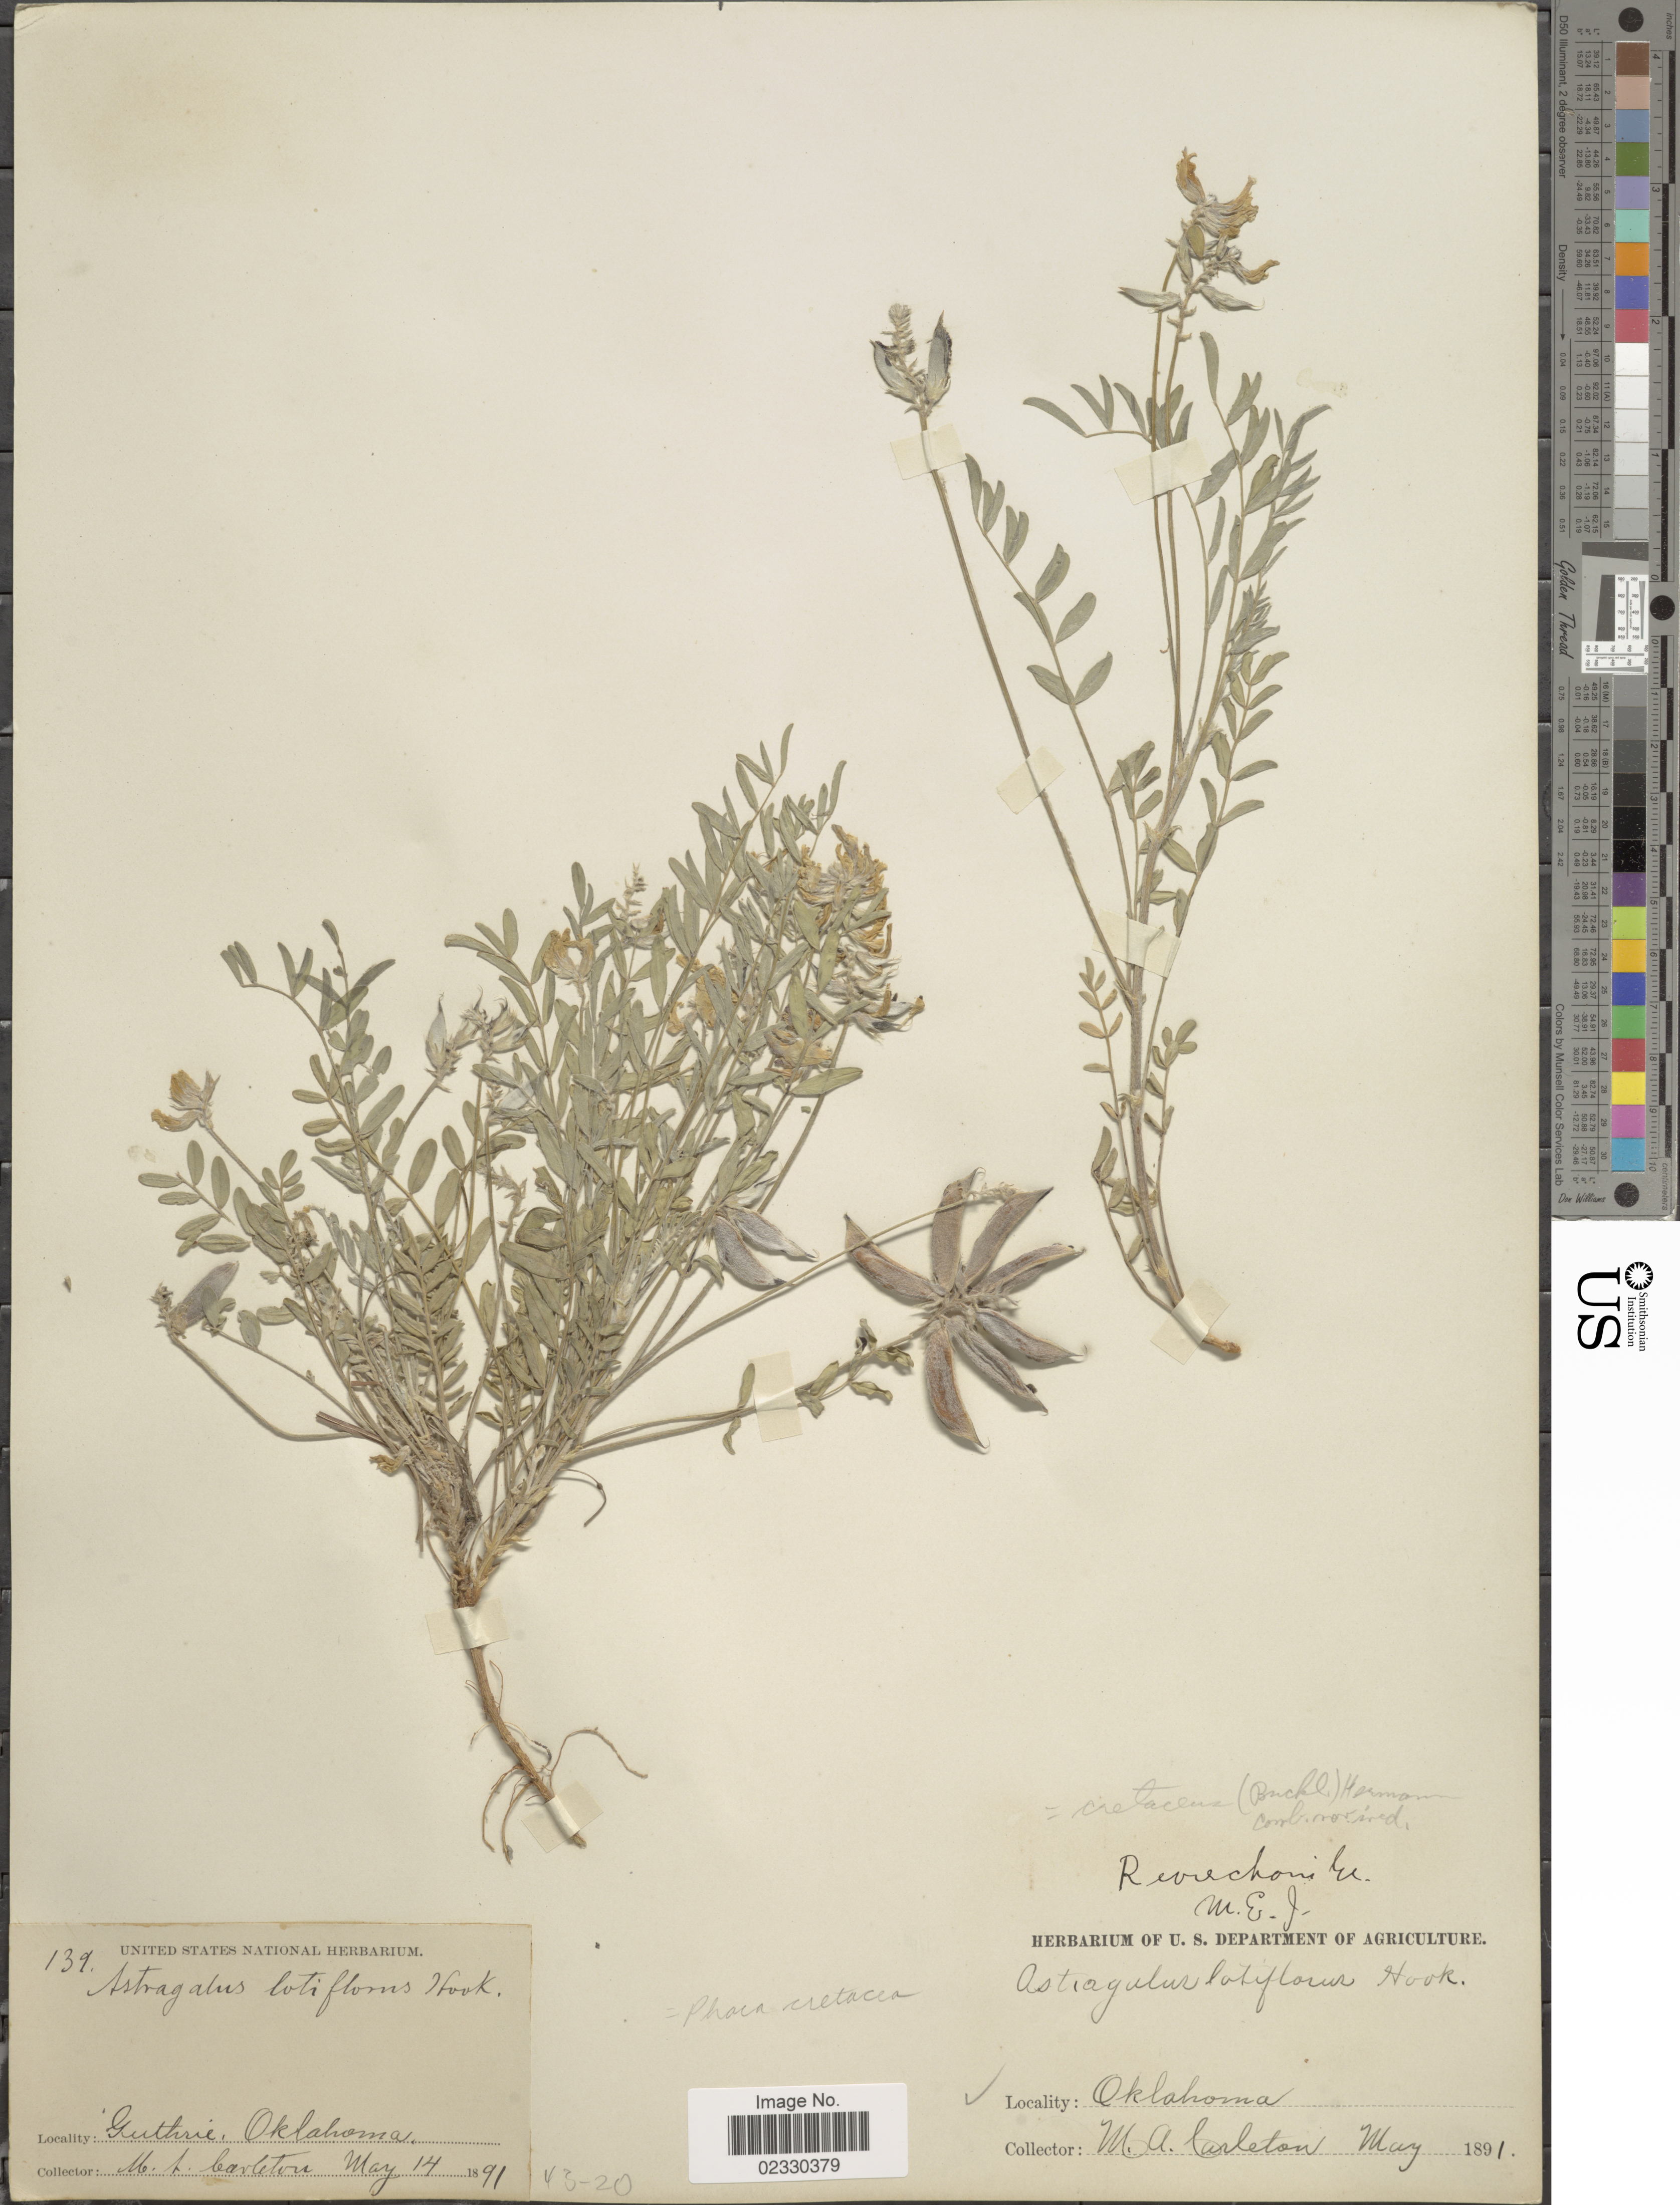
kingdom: Plantae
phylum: Tracheophyta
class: Magnoliopsida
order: Fabales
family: Fabaceae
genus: Astragalus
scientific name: Astragalus cretaceus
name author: Boiss. & Kotschy in Boiss.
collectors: M. A. Carleton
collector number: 139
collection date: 1891-05-14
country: United States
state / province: Oklahoma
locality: Guthrie